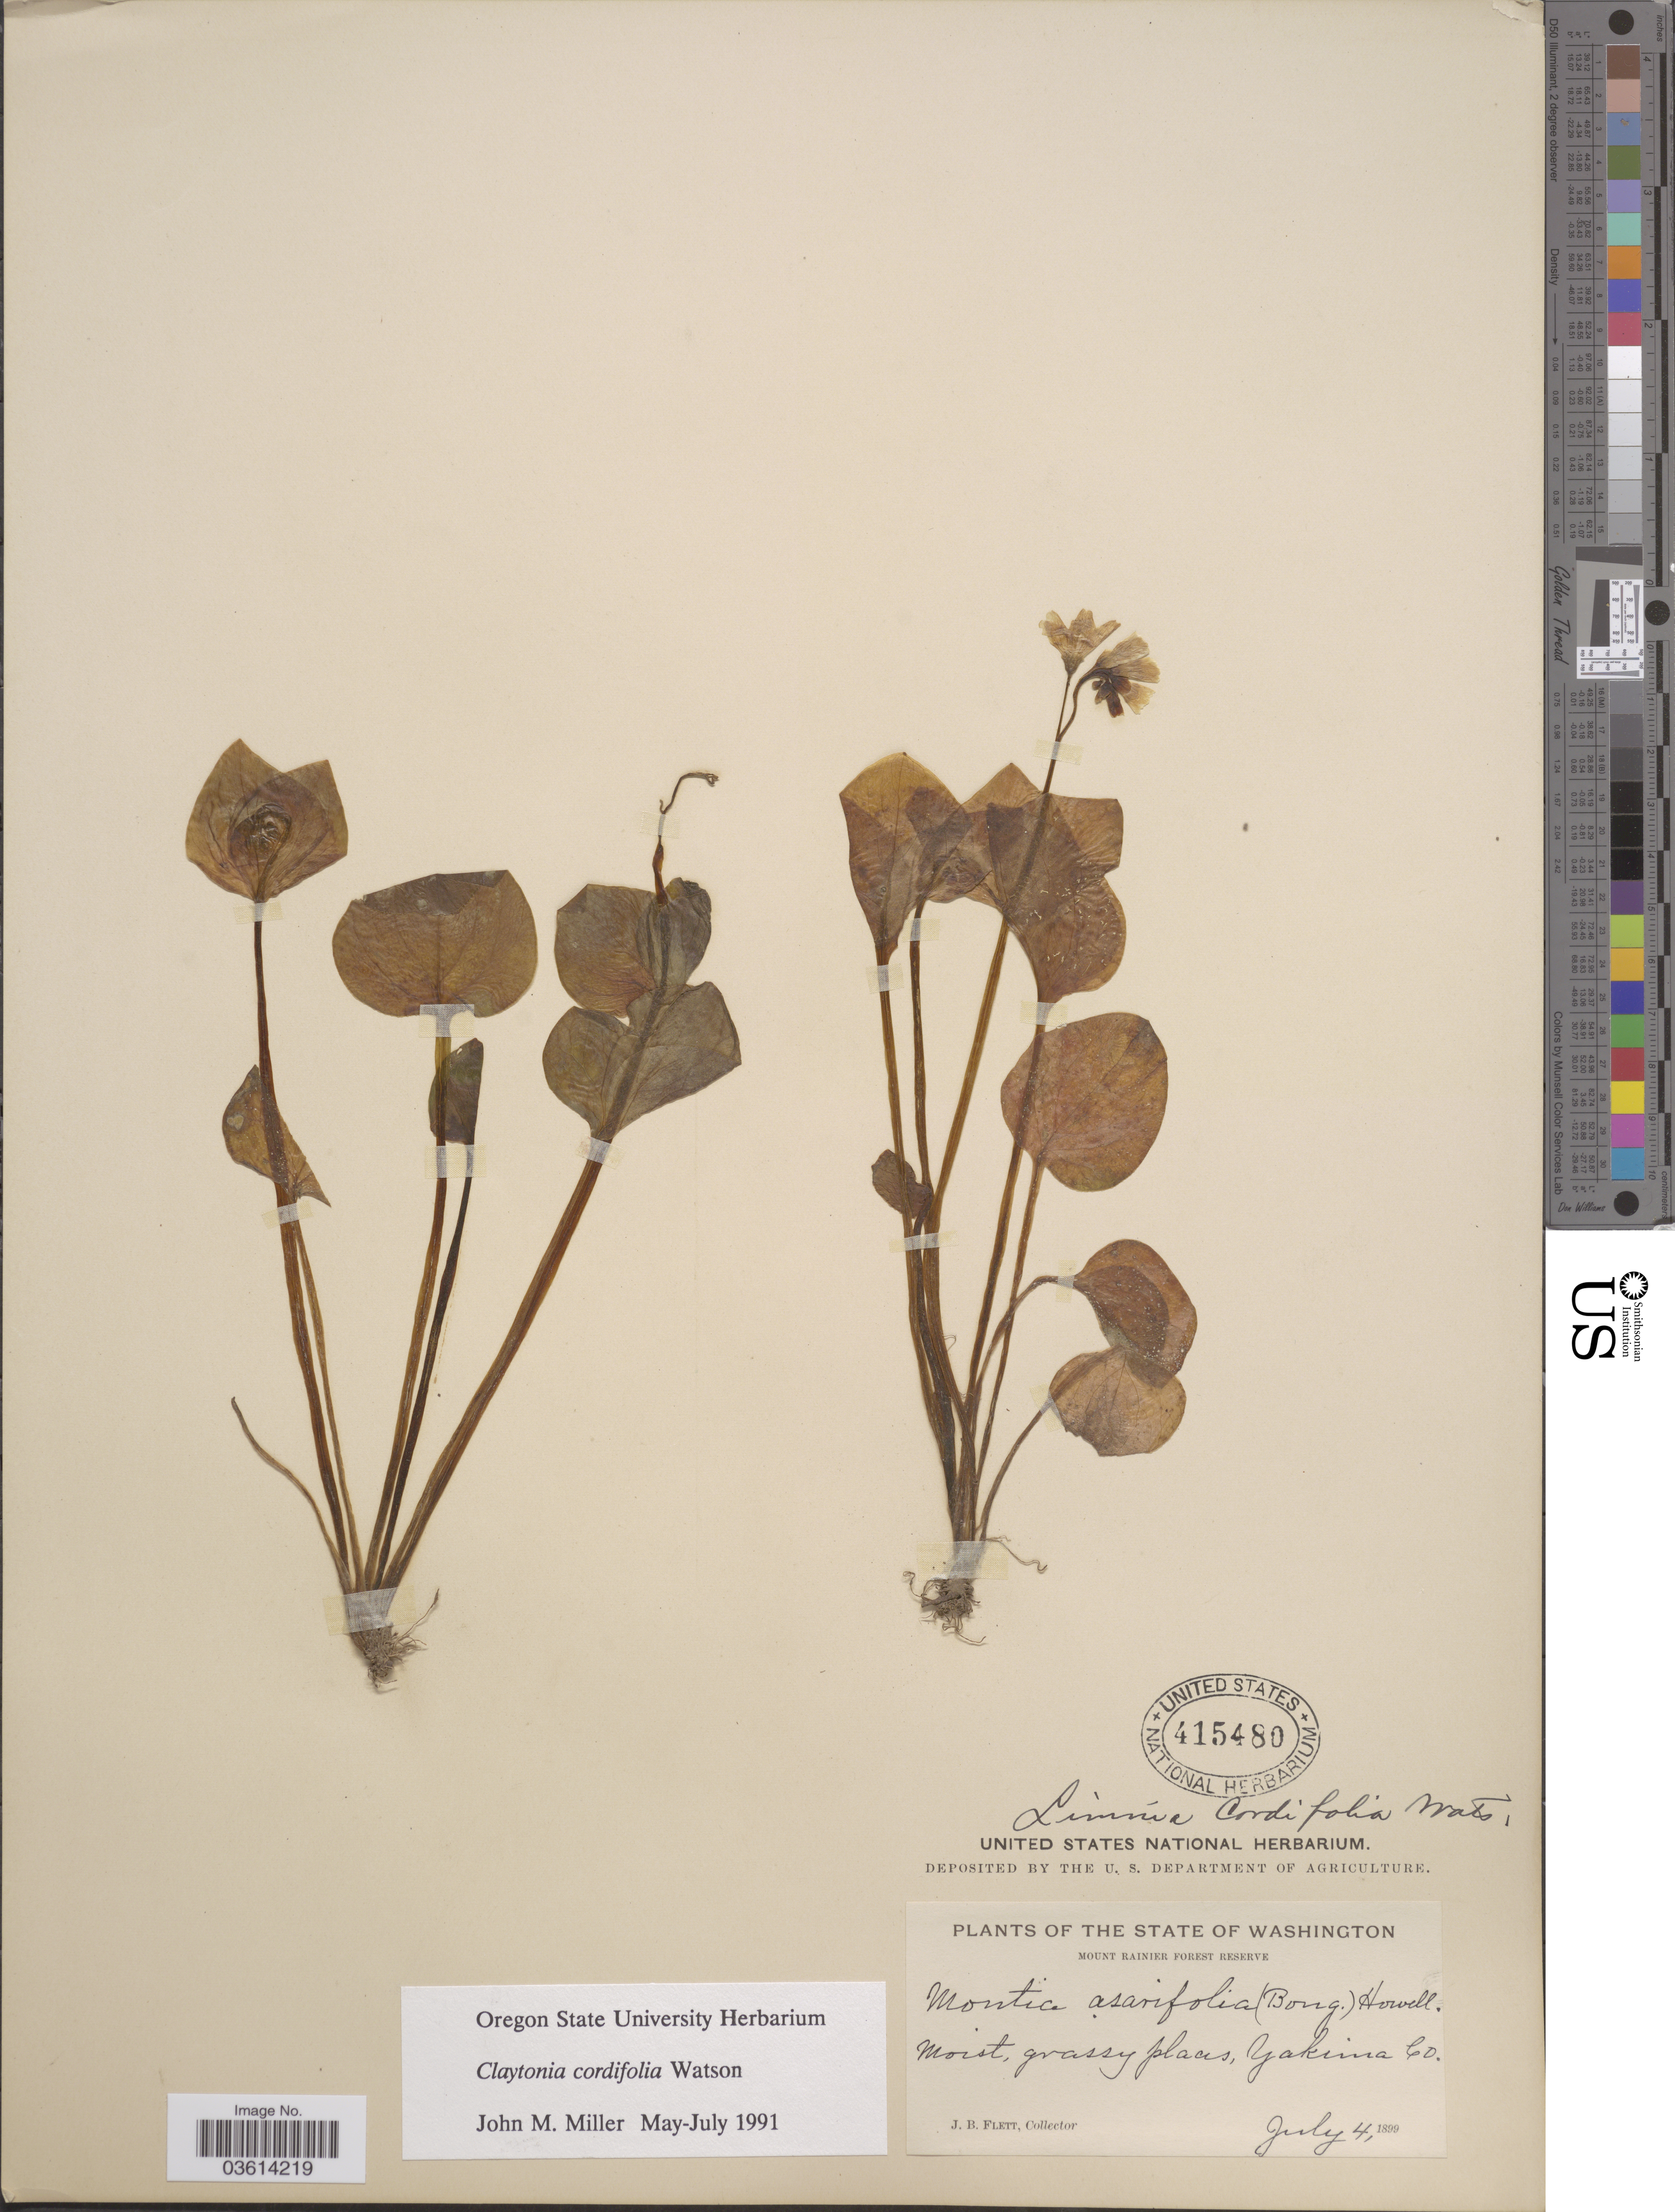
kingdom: Plantae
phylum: Tracheophyta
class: Magnoliopsida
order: Caryophyllales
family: Montiaceae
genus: Claytonia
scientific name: Claytonia cordifolia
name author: S. Watson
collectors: J. Flett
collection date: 1899-07-04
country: United States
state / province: Washington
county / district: Yakima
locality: Mount Rainier Forest Reserve. Moist grassy places, Yakima Co.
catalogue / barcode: US 415480